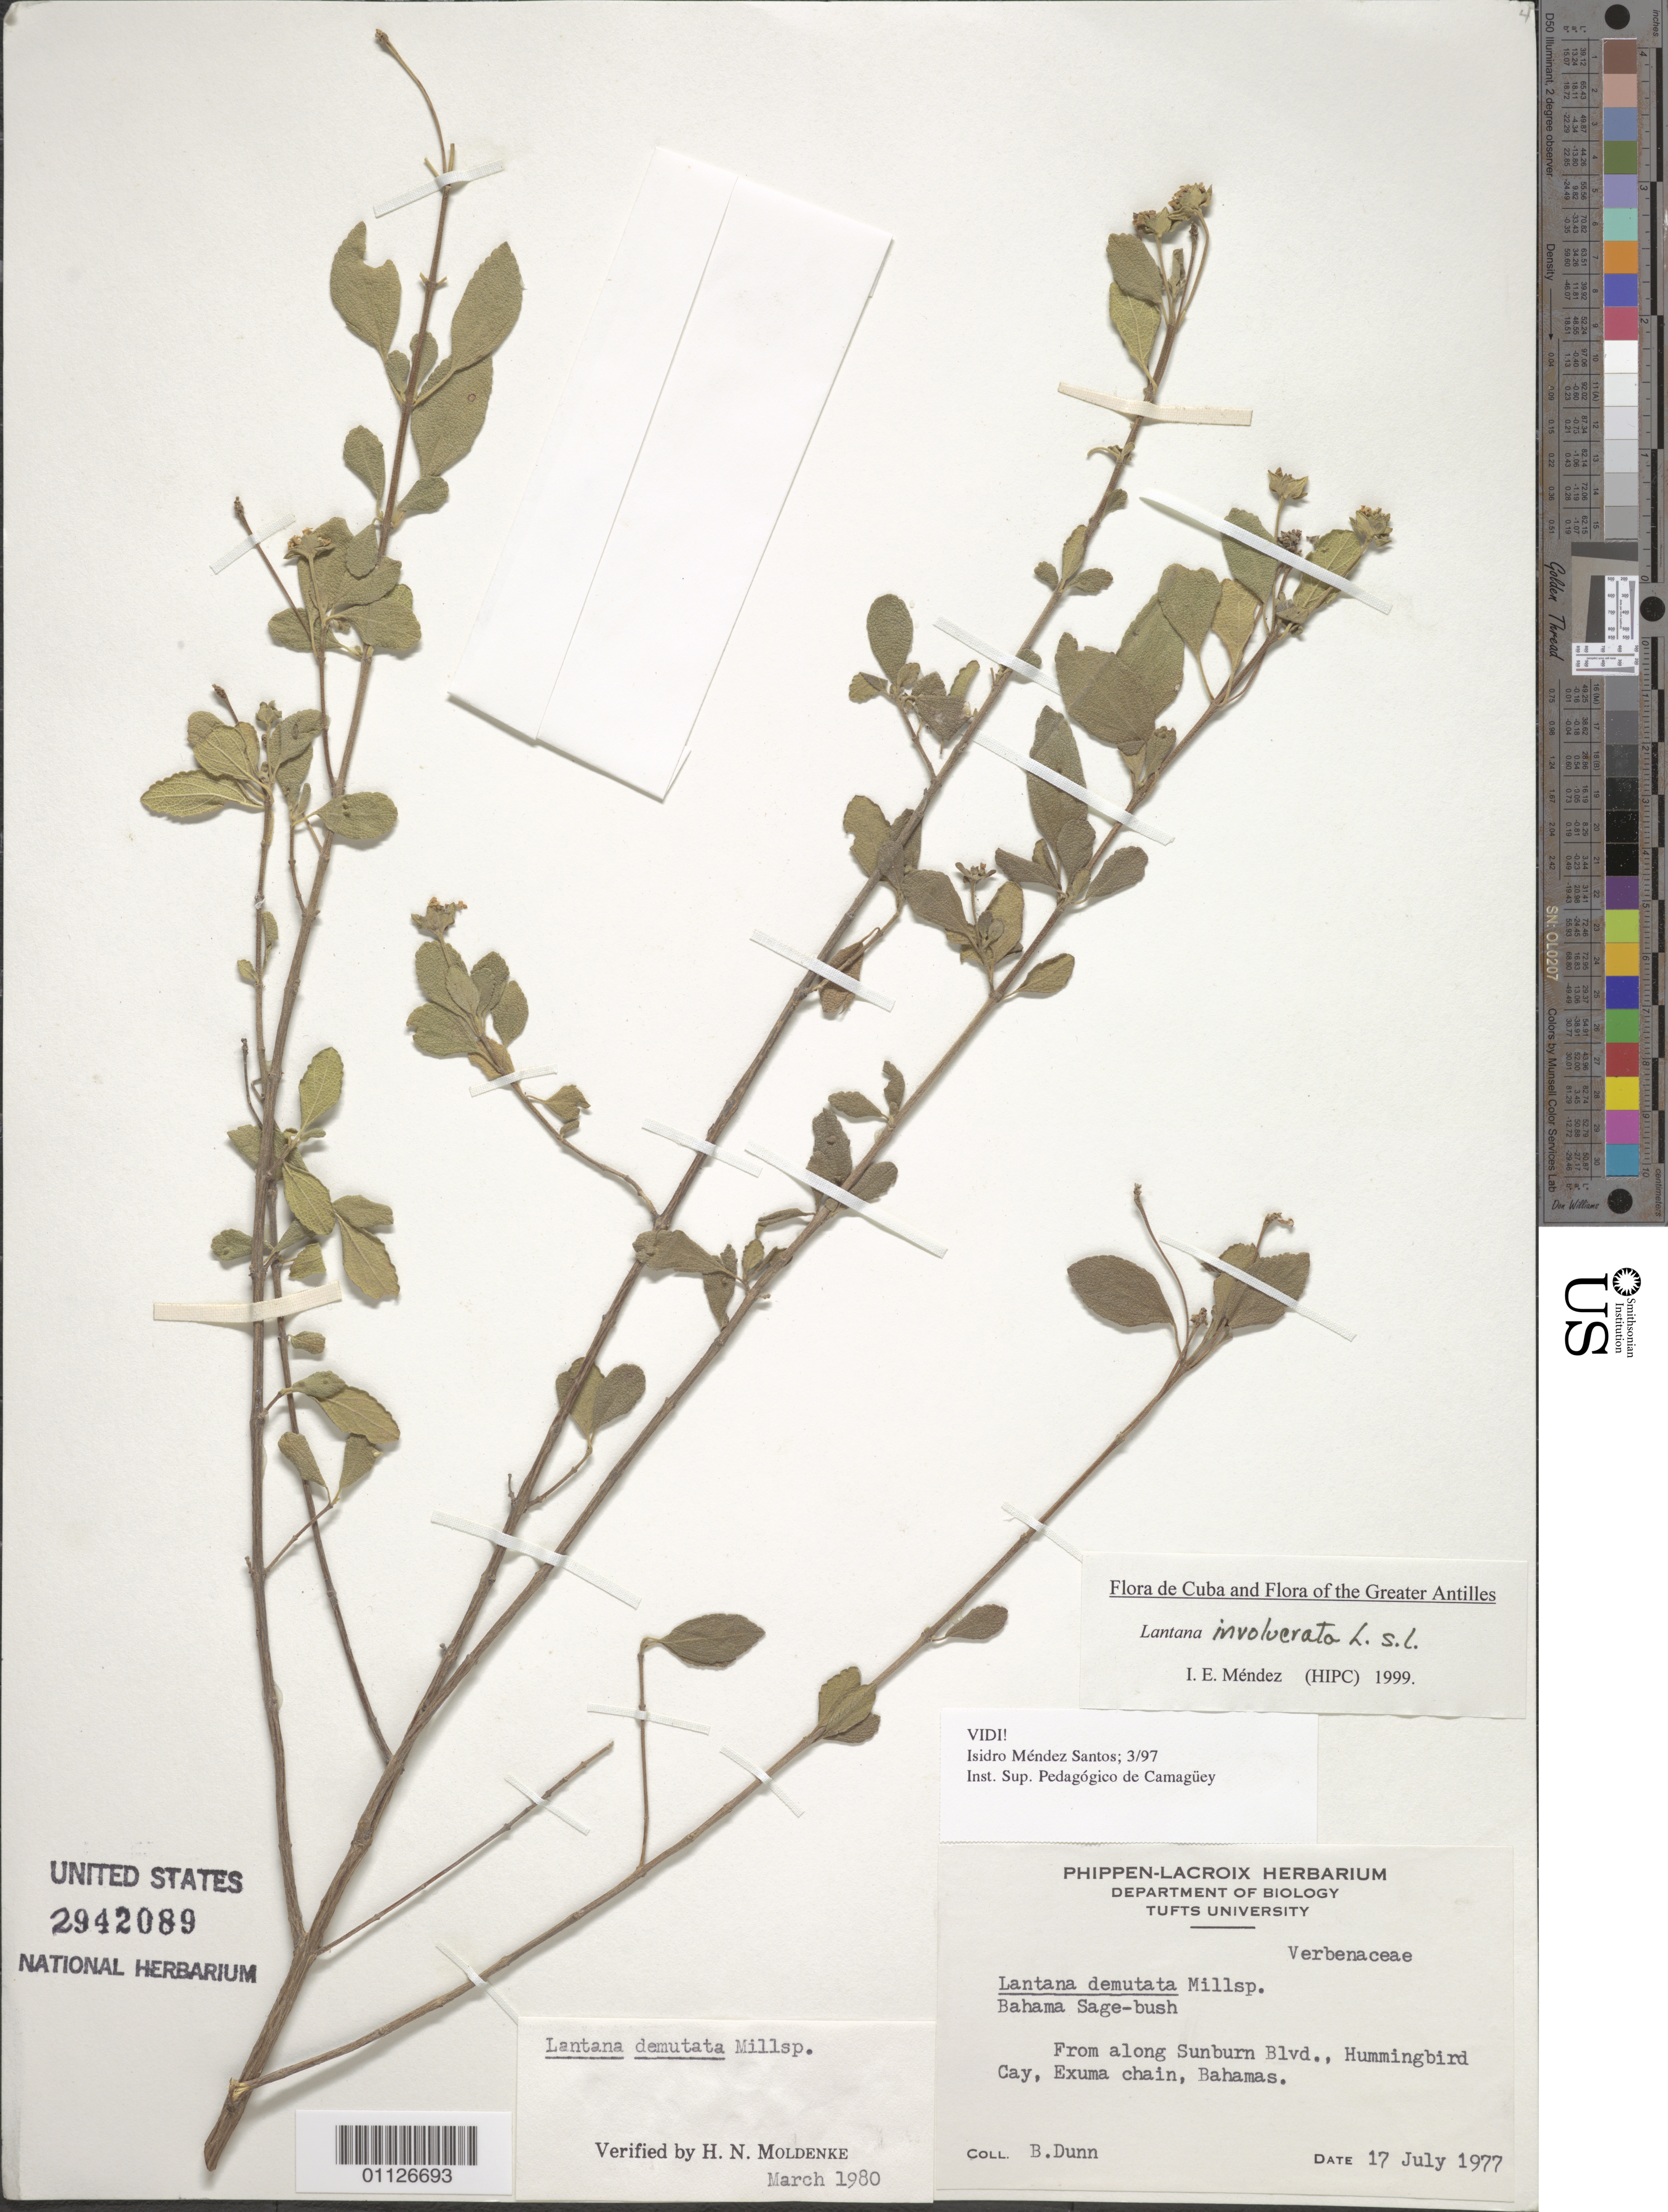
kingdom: Plantae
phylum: Tracheophyta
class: Magnoliopsida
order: Lamiales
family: Verbenaceae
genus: Lantana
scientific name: Lantana involucrata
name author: L.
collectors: B. Dunn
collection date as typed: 17 Jul 1977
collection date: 1977-07-17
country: Bahamas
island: Exuma Chain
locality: From along Sunburn Blvd., Hummingbird Cay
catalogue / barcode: US 2942089